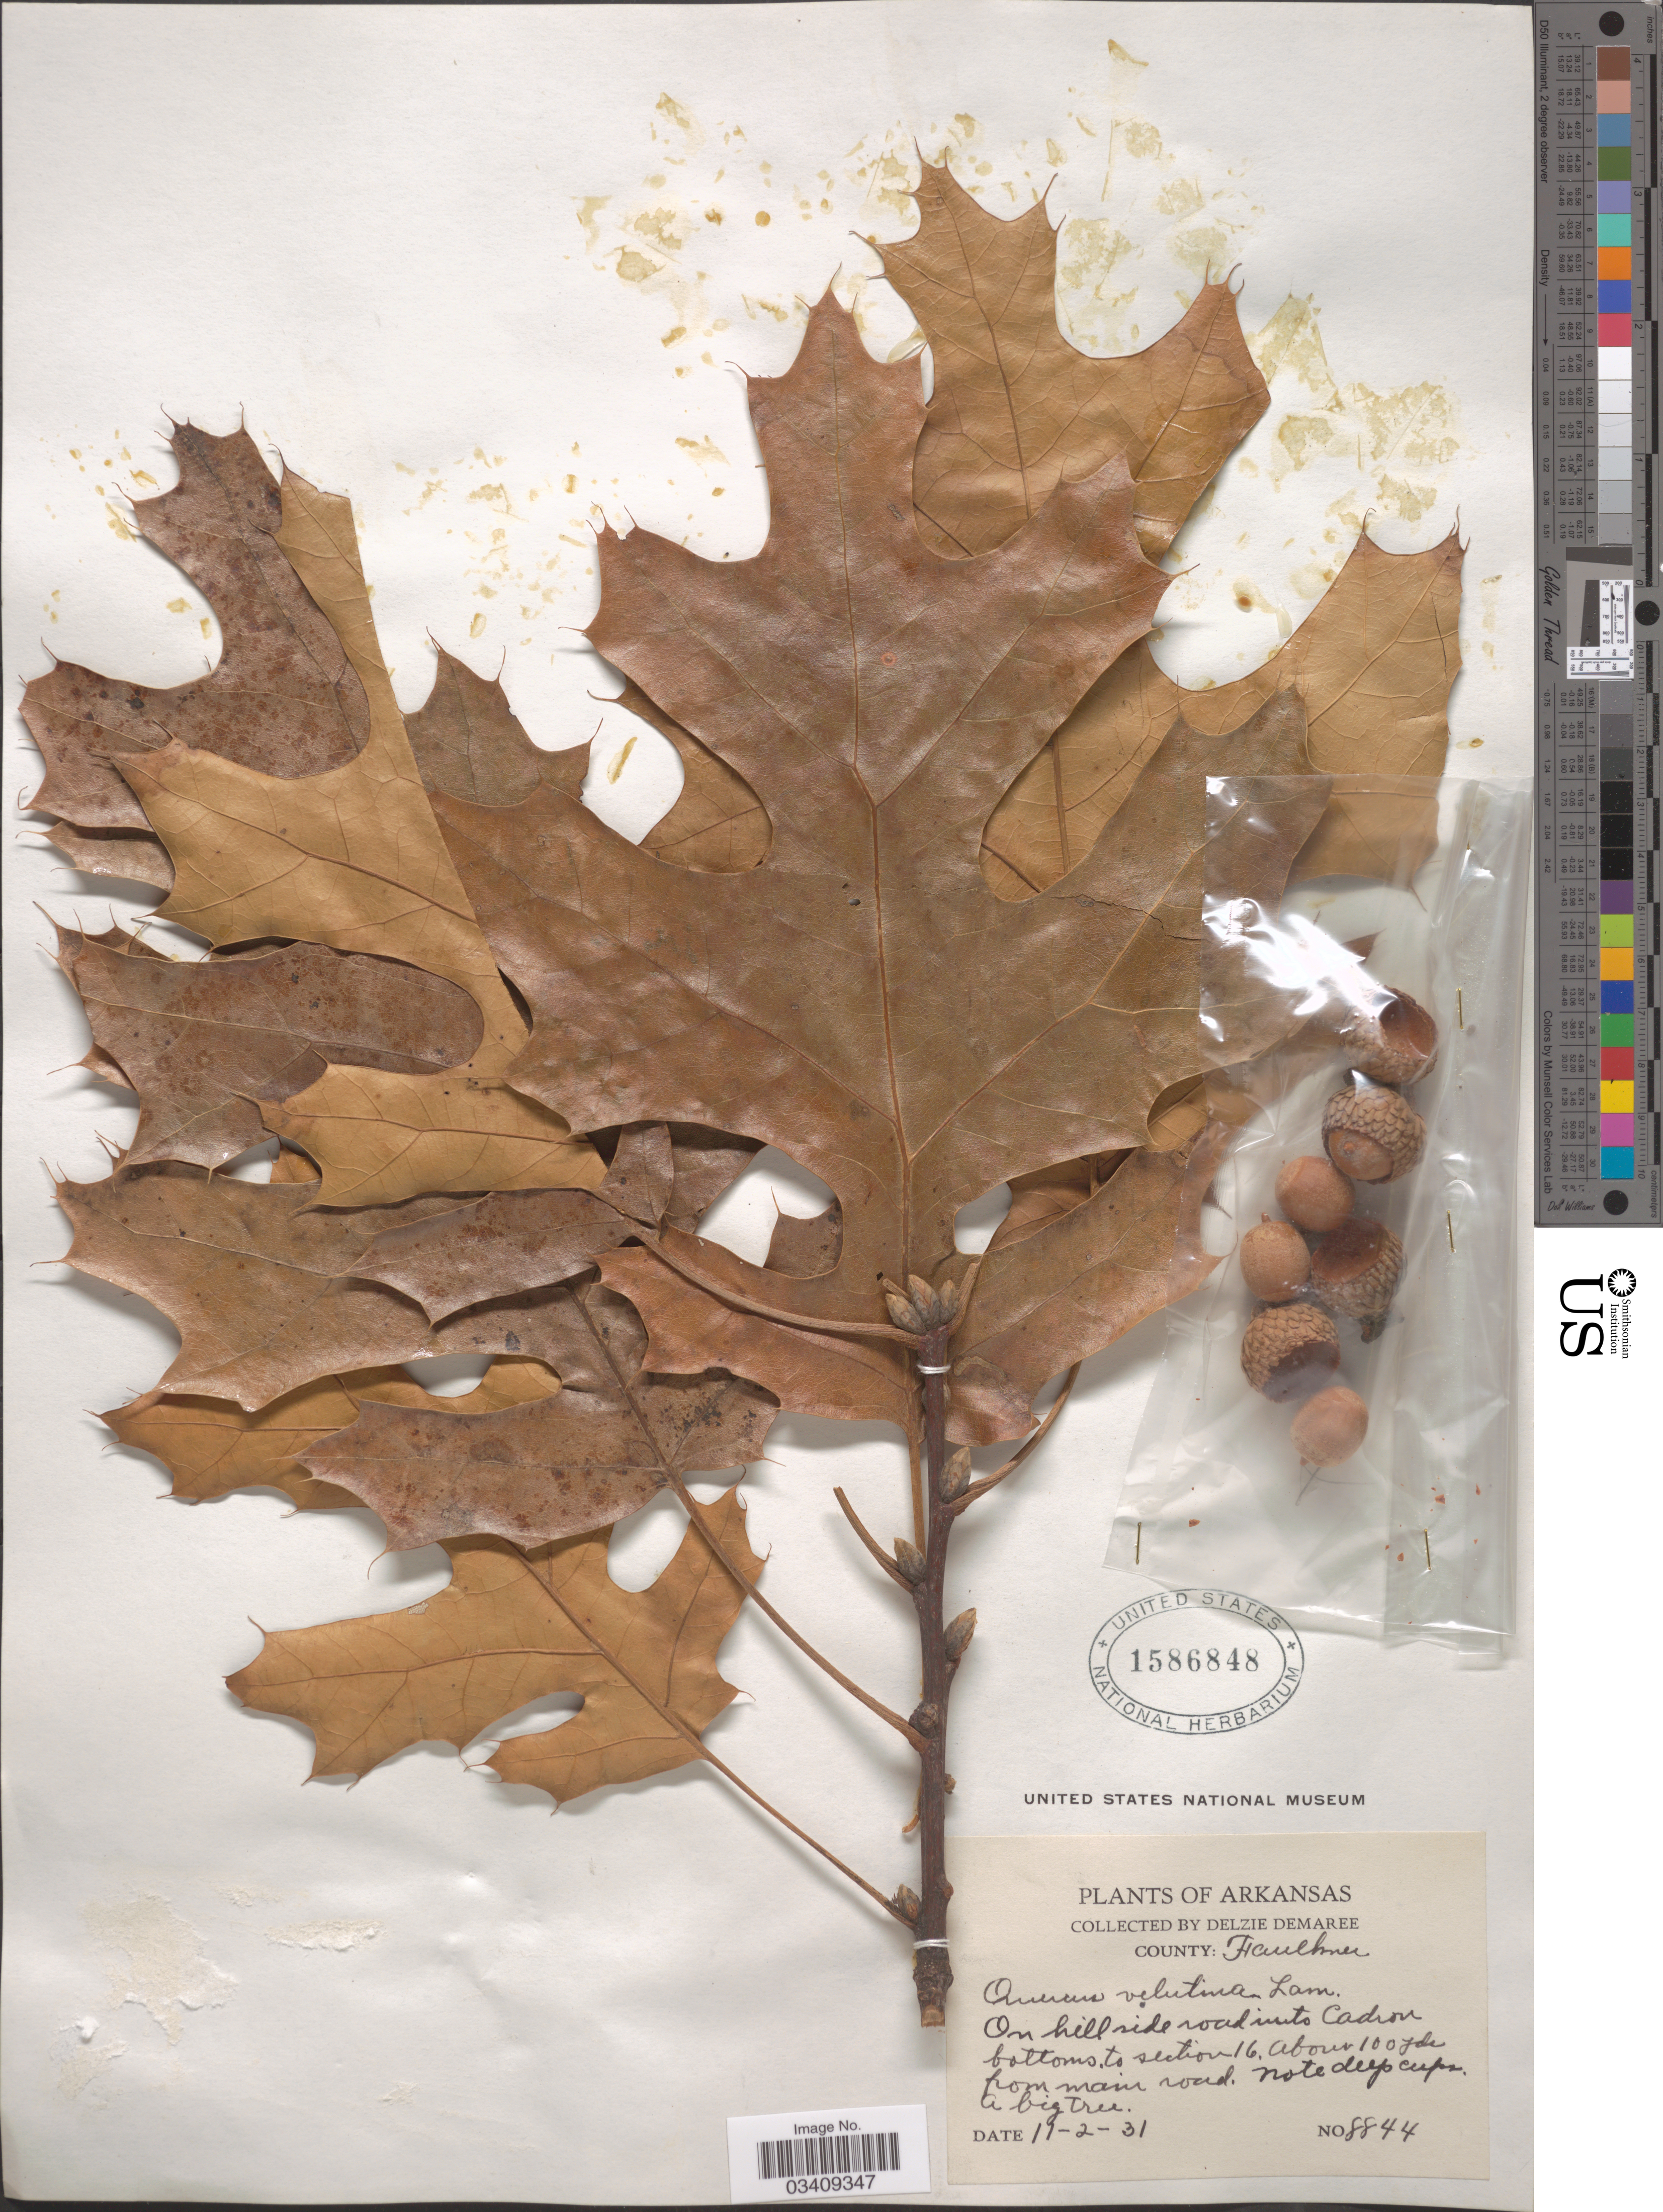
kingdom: Plantae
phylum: Tracheophyta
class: Magnoliopsida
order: Fagales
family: Fagaceae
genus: Quercus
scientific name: Quercus velutina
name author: Lam.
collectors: D. Demaree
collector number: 8844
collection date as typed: Transcribed d/m/y: 2/11/31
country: United States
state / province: Arkansas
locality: County: Faulkner. On hill side road into Cadron bottoms to section 16.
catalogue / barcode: US 1586848